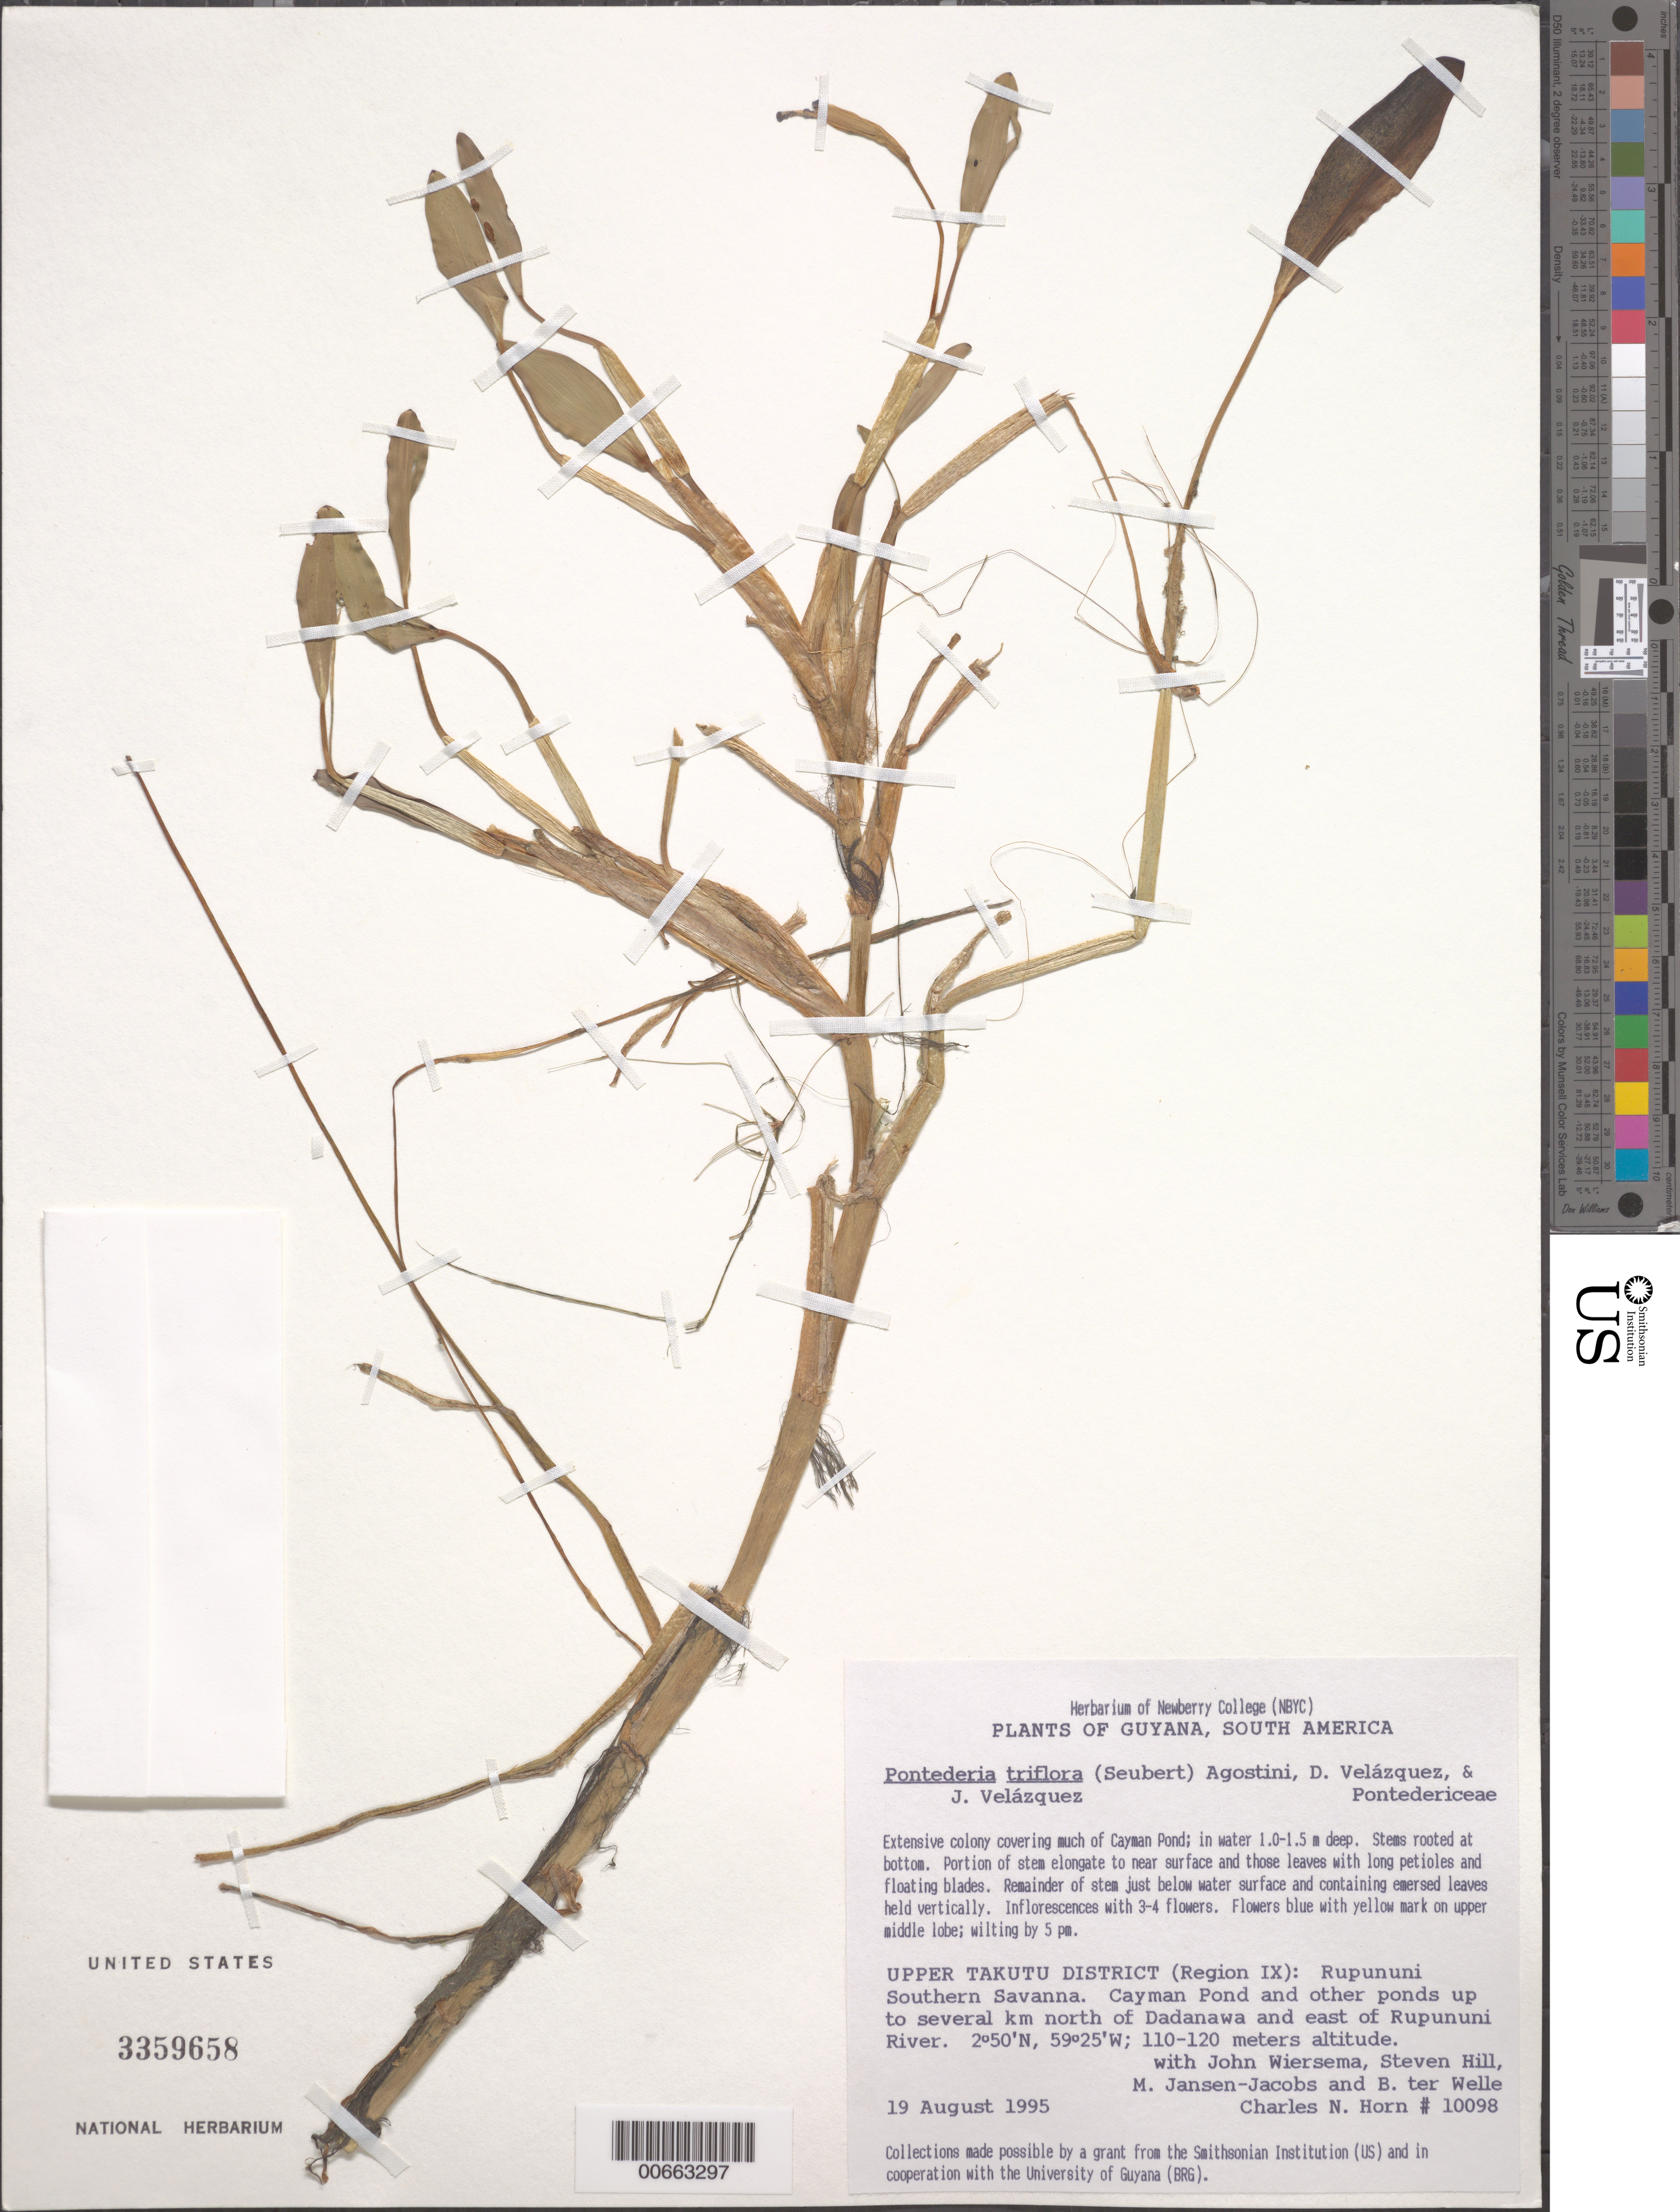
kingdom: Plantae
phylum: Tracheophyta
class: Liliopsida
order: Commelinales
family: Pontederiaceae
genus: Pontederia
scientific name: Pontederia triflora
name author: (Endl. ex Seub.) G. Agostini et al.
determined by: Horn, Charles N.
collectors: C. N. Horn, J. H. Wiersema, S. Hill, Kimp, F. M. G. J. (Determiner), Jansen-Jacobs, M. J., (U), Nationaal Herbarium Nederland, Utrecht University branch (Determiner) & B. Welle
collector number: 10098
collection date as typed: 19-Aug-95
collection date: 1995-08-19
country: Guyana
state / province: U. Takutu-U. Essequibo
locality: Rupununi Southern Savanna, Cayman Pond and other ponds up to several km north of Dadanawa and east of Rupununi River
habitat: In water 1 - 1.5 m deep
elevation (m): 110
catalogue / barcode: US 3359658